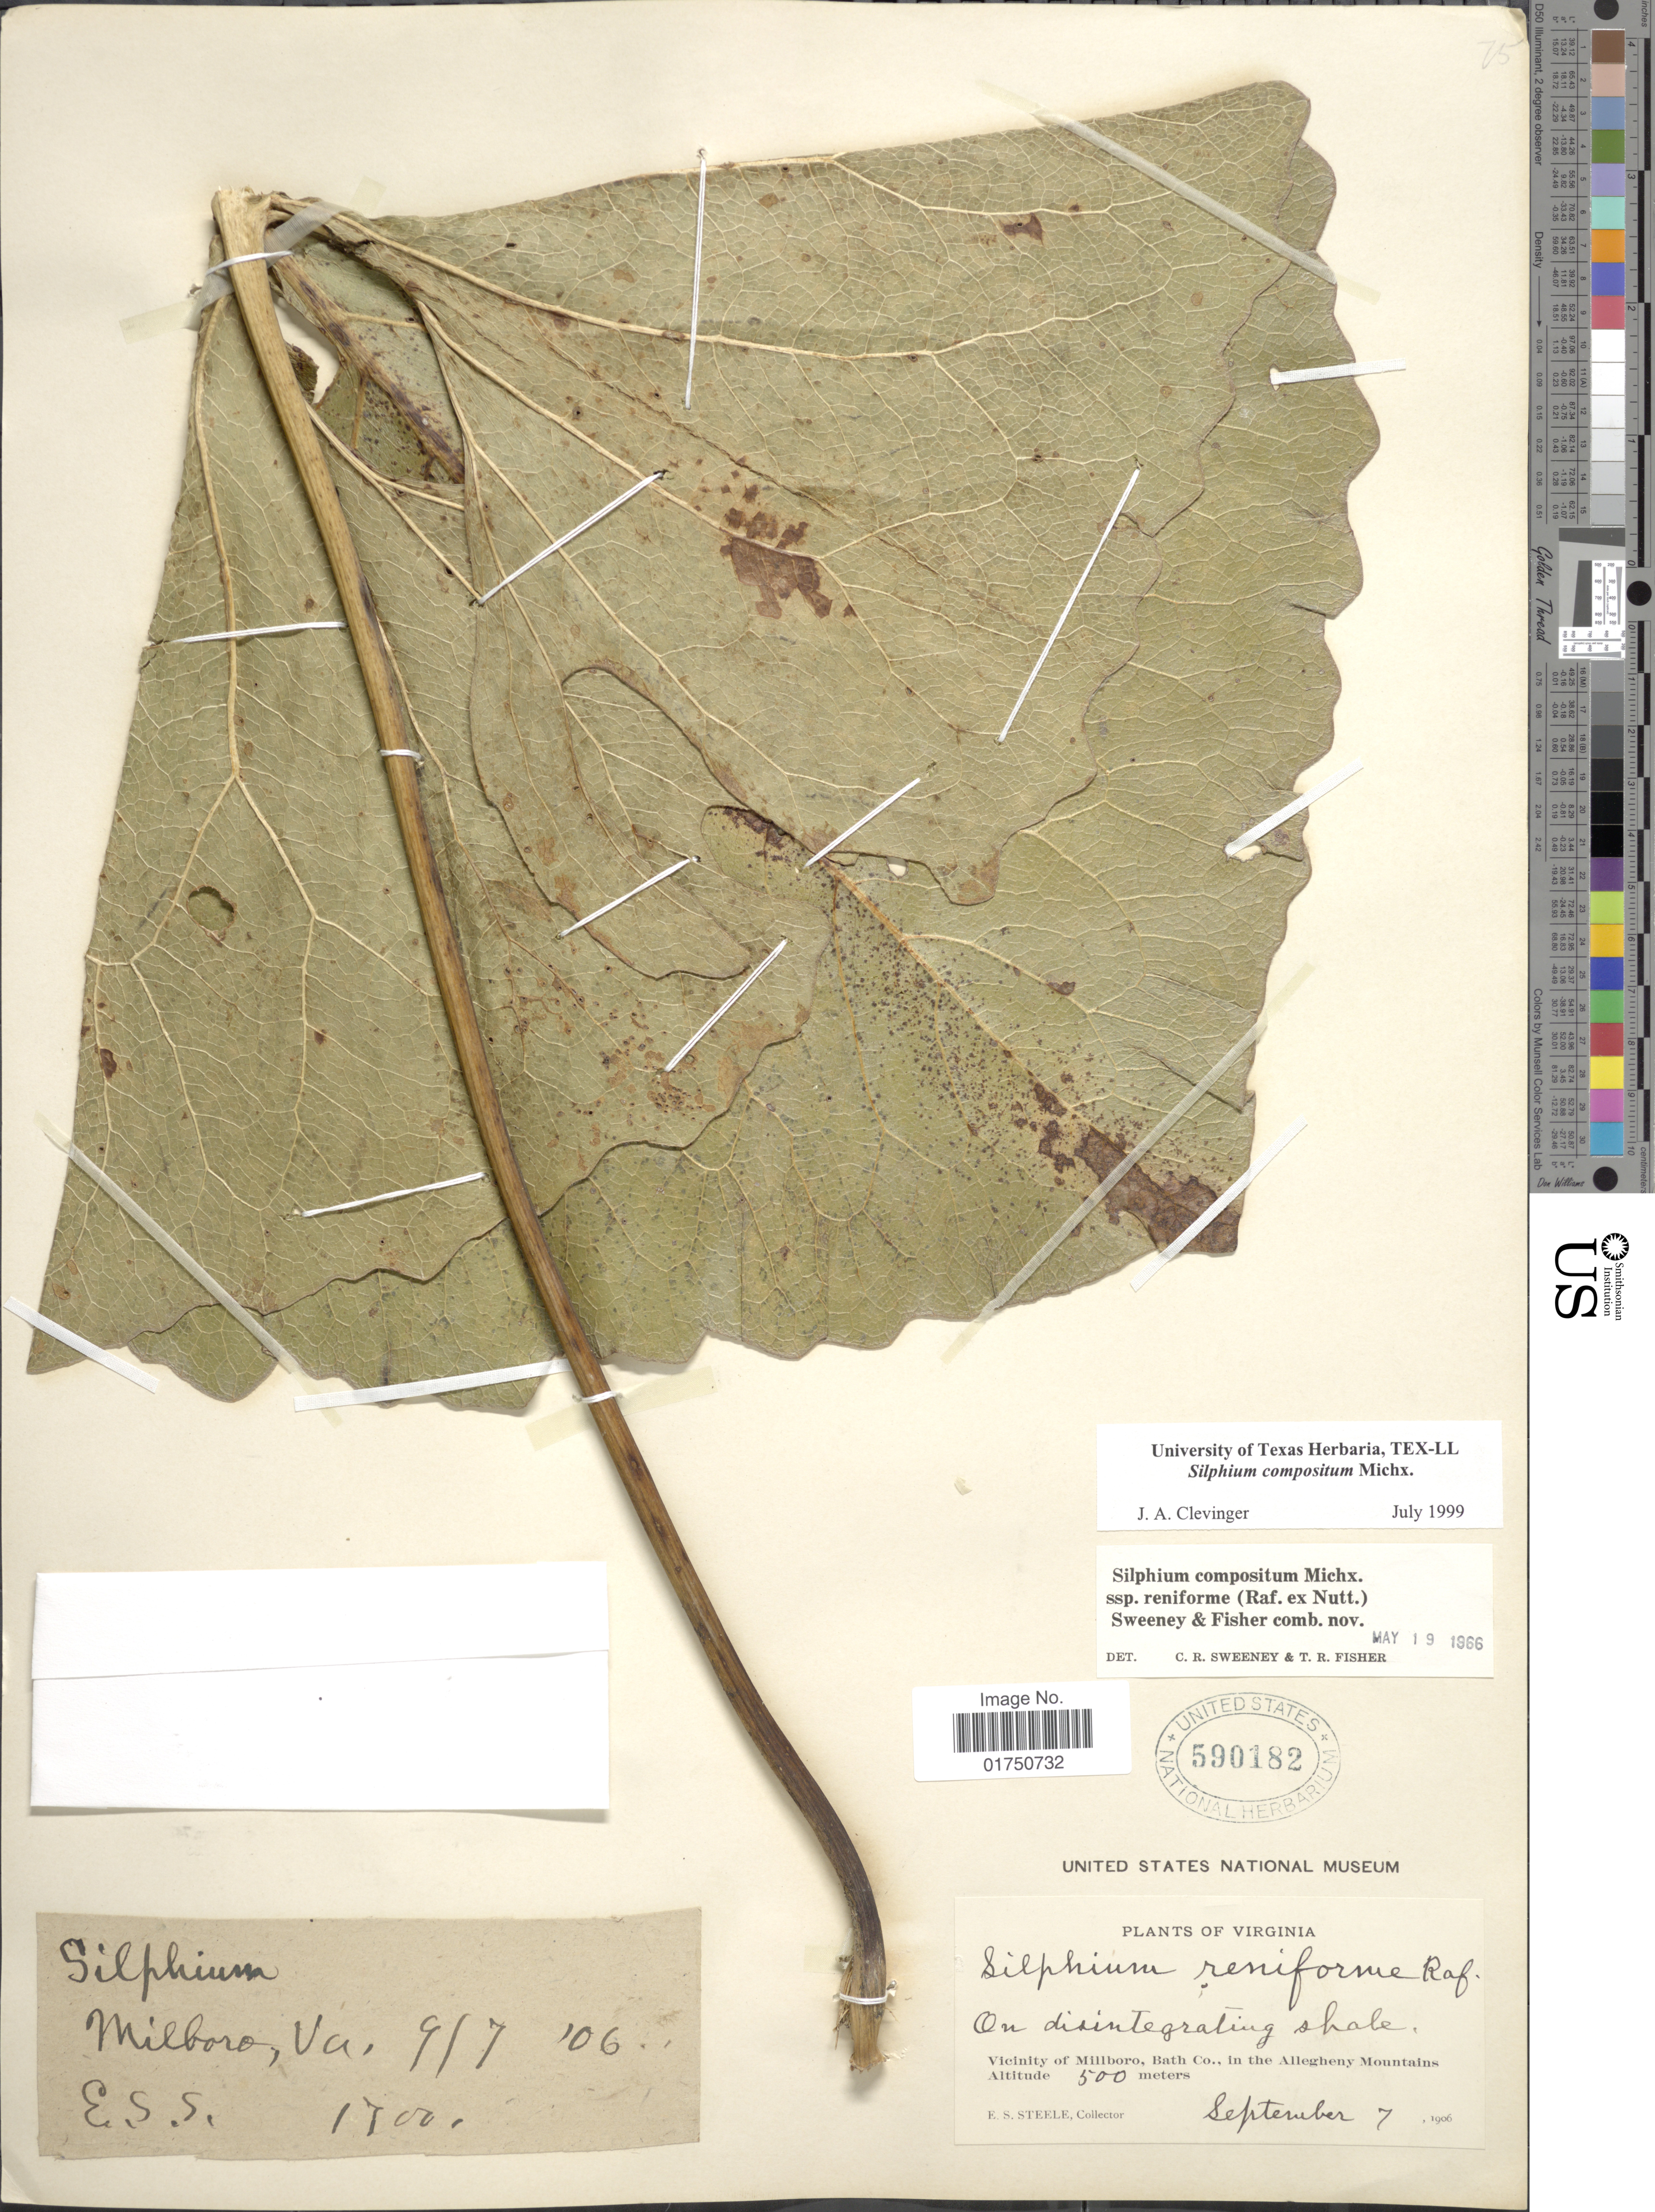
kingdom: Plantae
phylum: Tracheophyta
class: Magnoliopsida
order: Asterales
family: Asteraceae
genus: Silphium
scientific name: Silphium compositum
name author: Michx.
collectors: E. Steele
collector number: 1700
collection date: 1906-09-07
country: United States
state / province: Virginia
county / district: Bath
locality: Vicinity of Millboro, Bath Co., in the Allegheny Mountains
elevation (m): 500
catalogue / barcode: US 590182